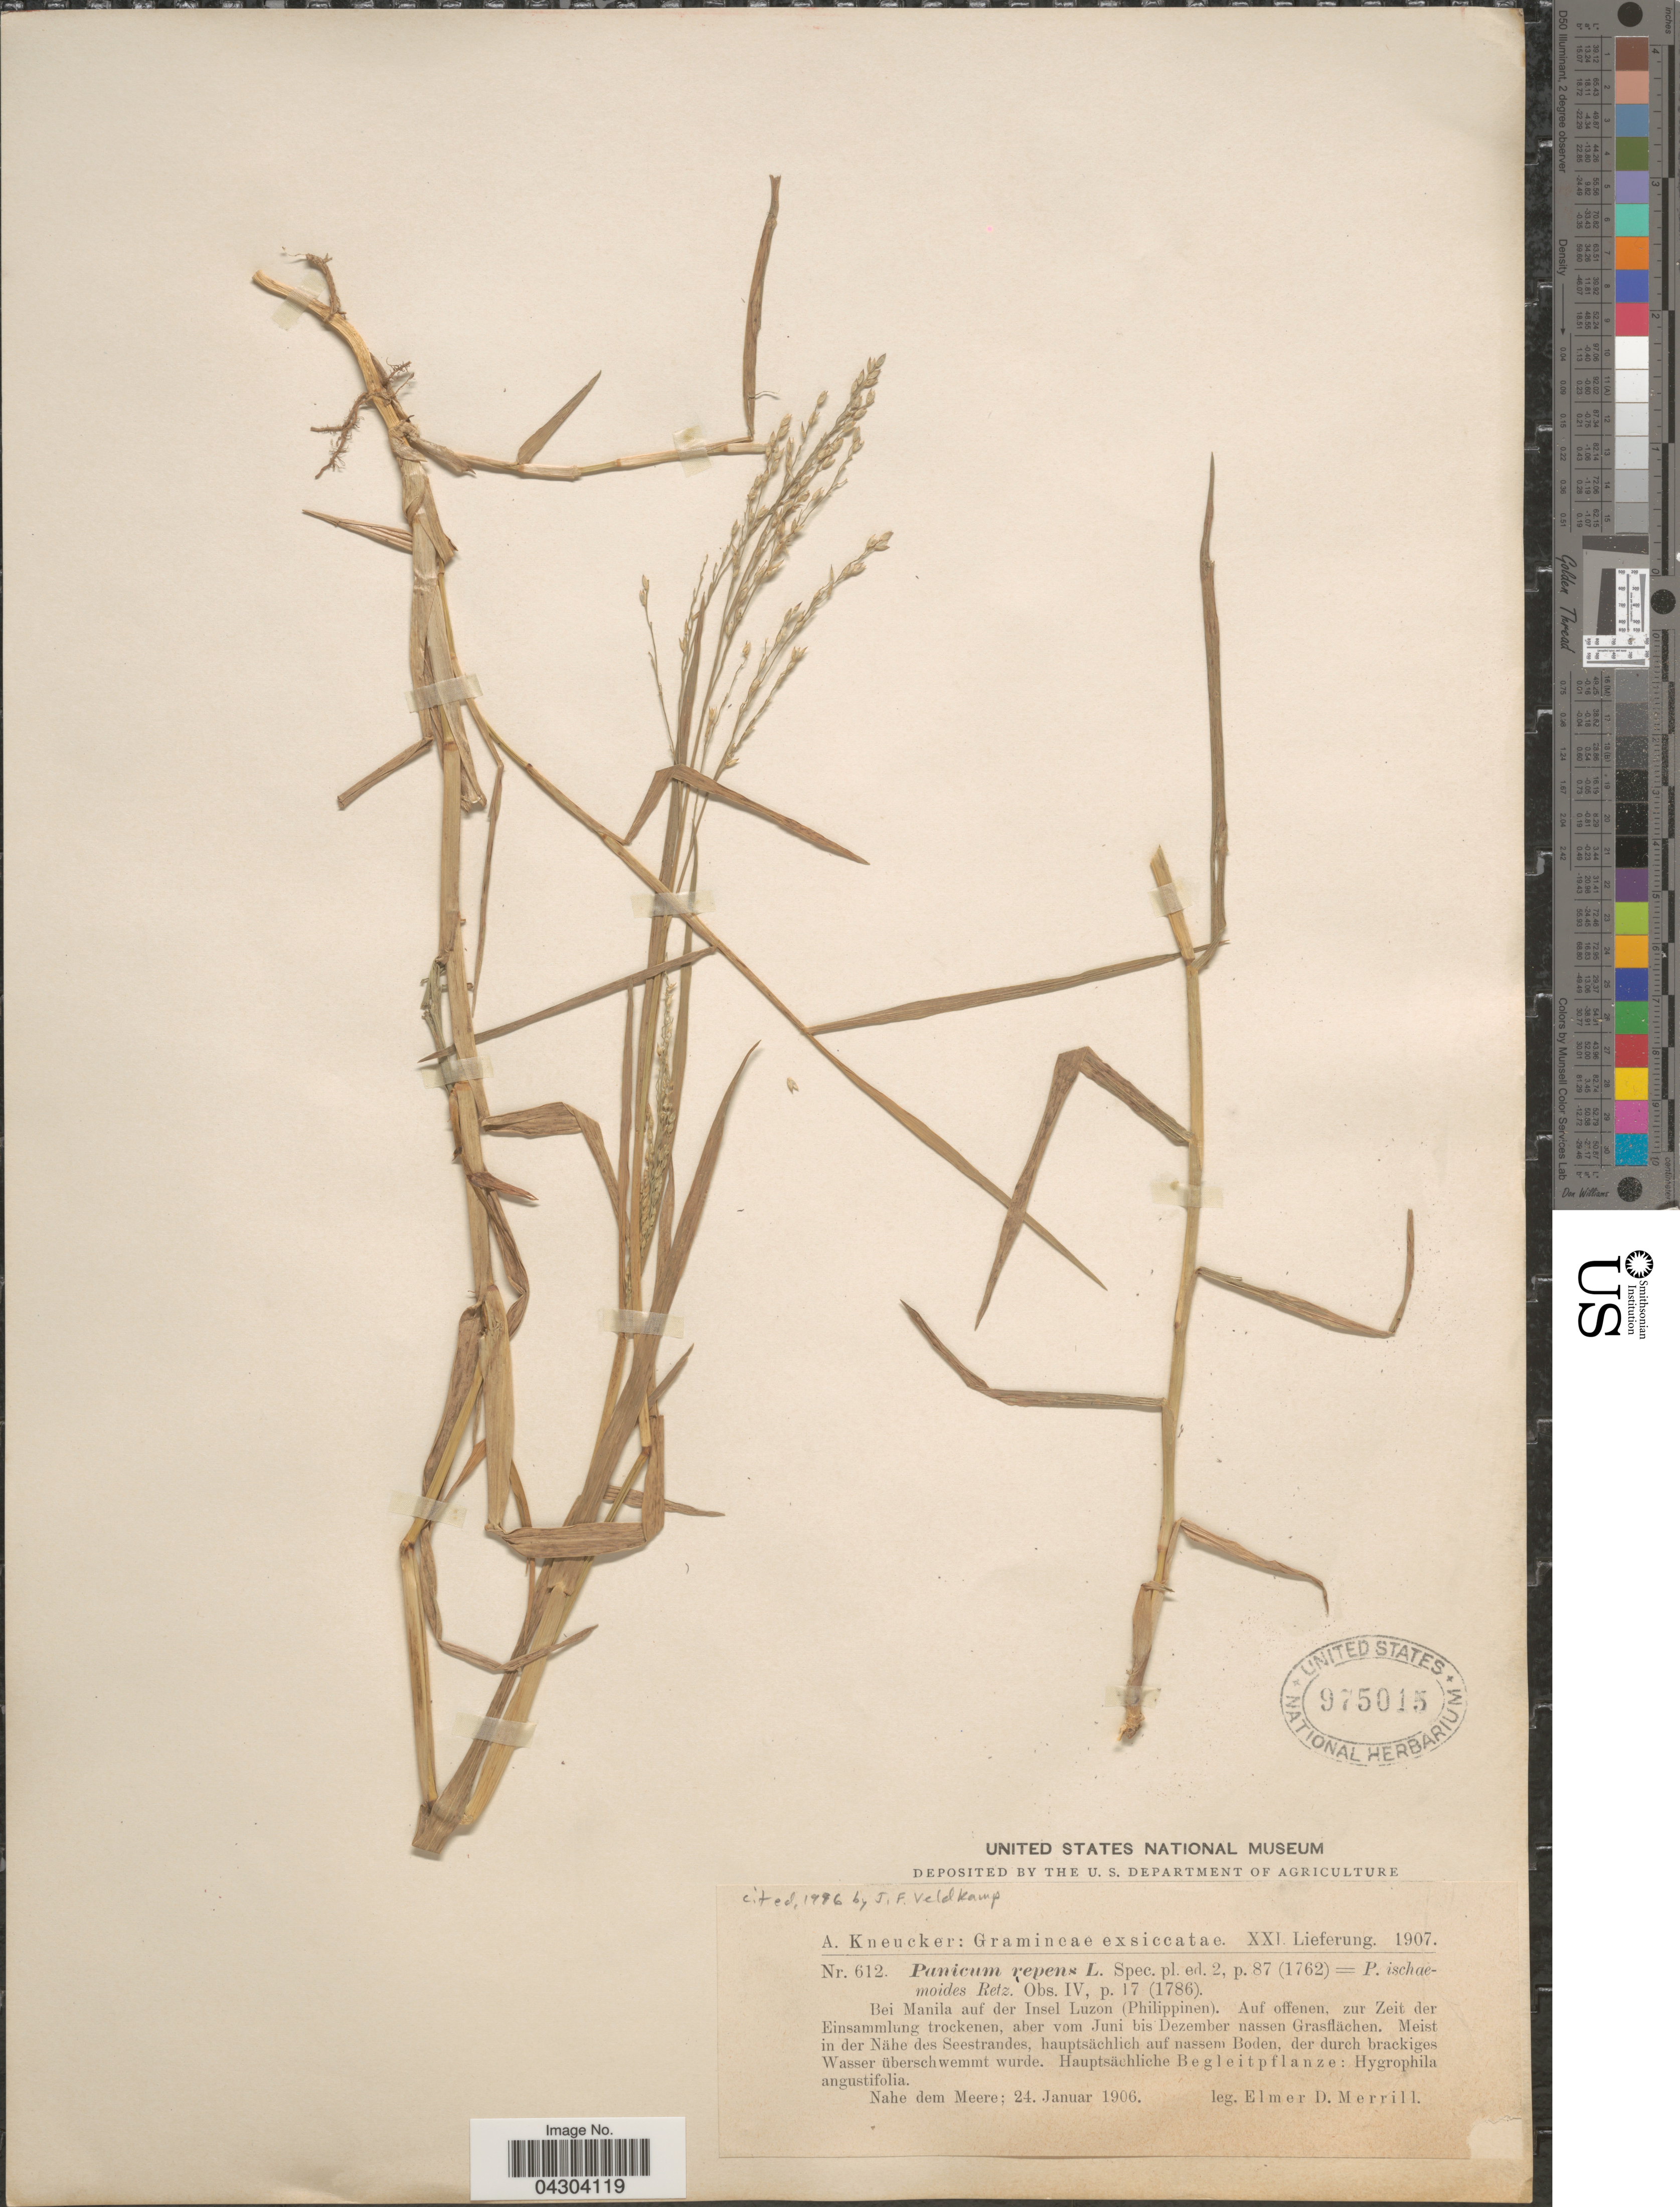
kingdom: Plantae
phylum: Tracheophyta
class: Liliopsida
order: Poales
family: Poaceae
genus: Panicum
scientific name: Panicum repens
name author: L.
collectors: E. D. Merrill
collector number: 612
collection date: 1906-01-24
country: Philippines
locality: Bei Manila auf der Insel Luzon (Philippinen). Auf offenen, zur Zeit der Einsammlung trockenen, aber vo, Juni bis Dezember nassen Grasflächen. Meist in der Nähe des Seestrandes, hauptsächlich auf nassem Boden, der durch brackiges Wasser überschwemmt wurde.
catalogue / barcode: US 975015